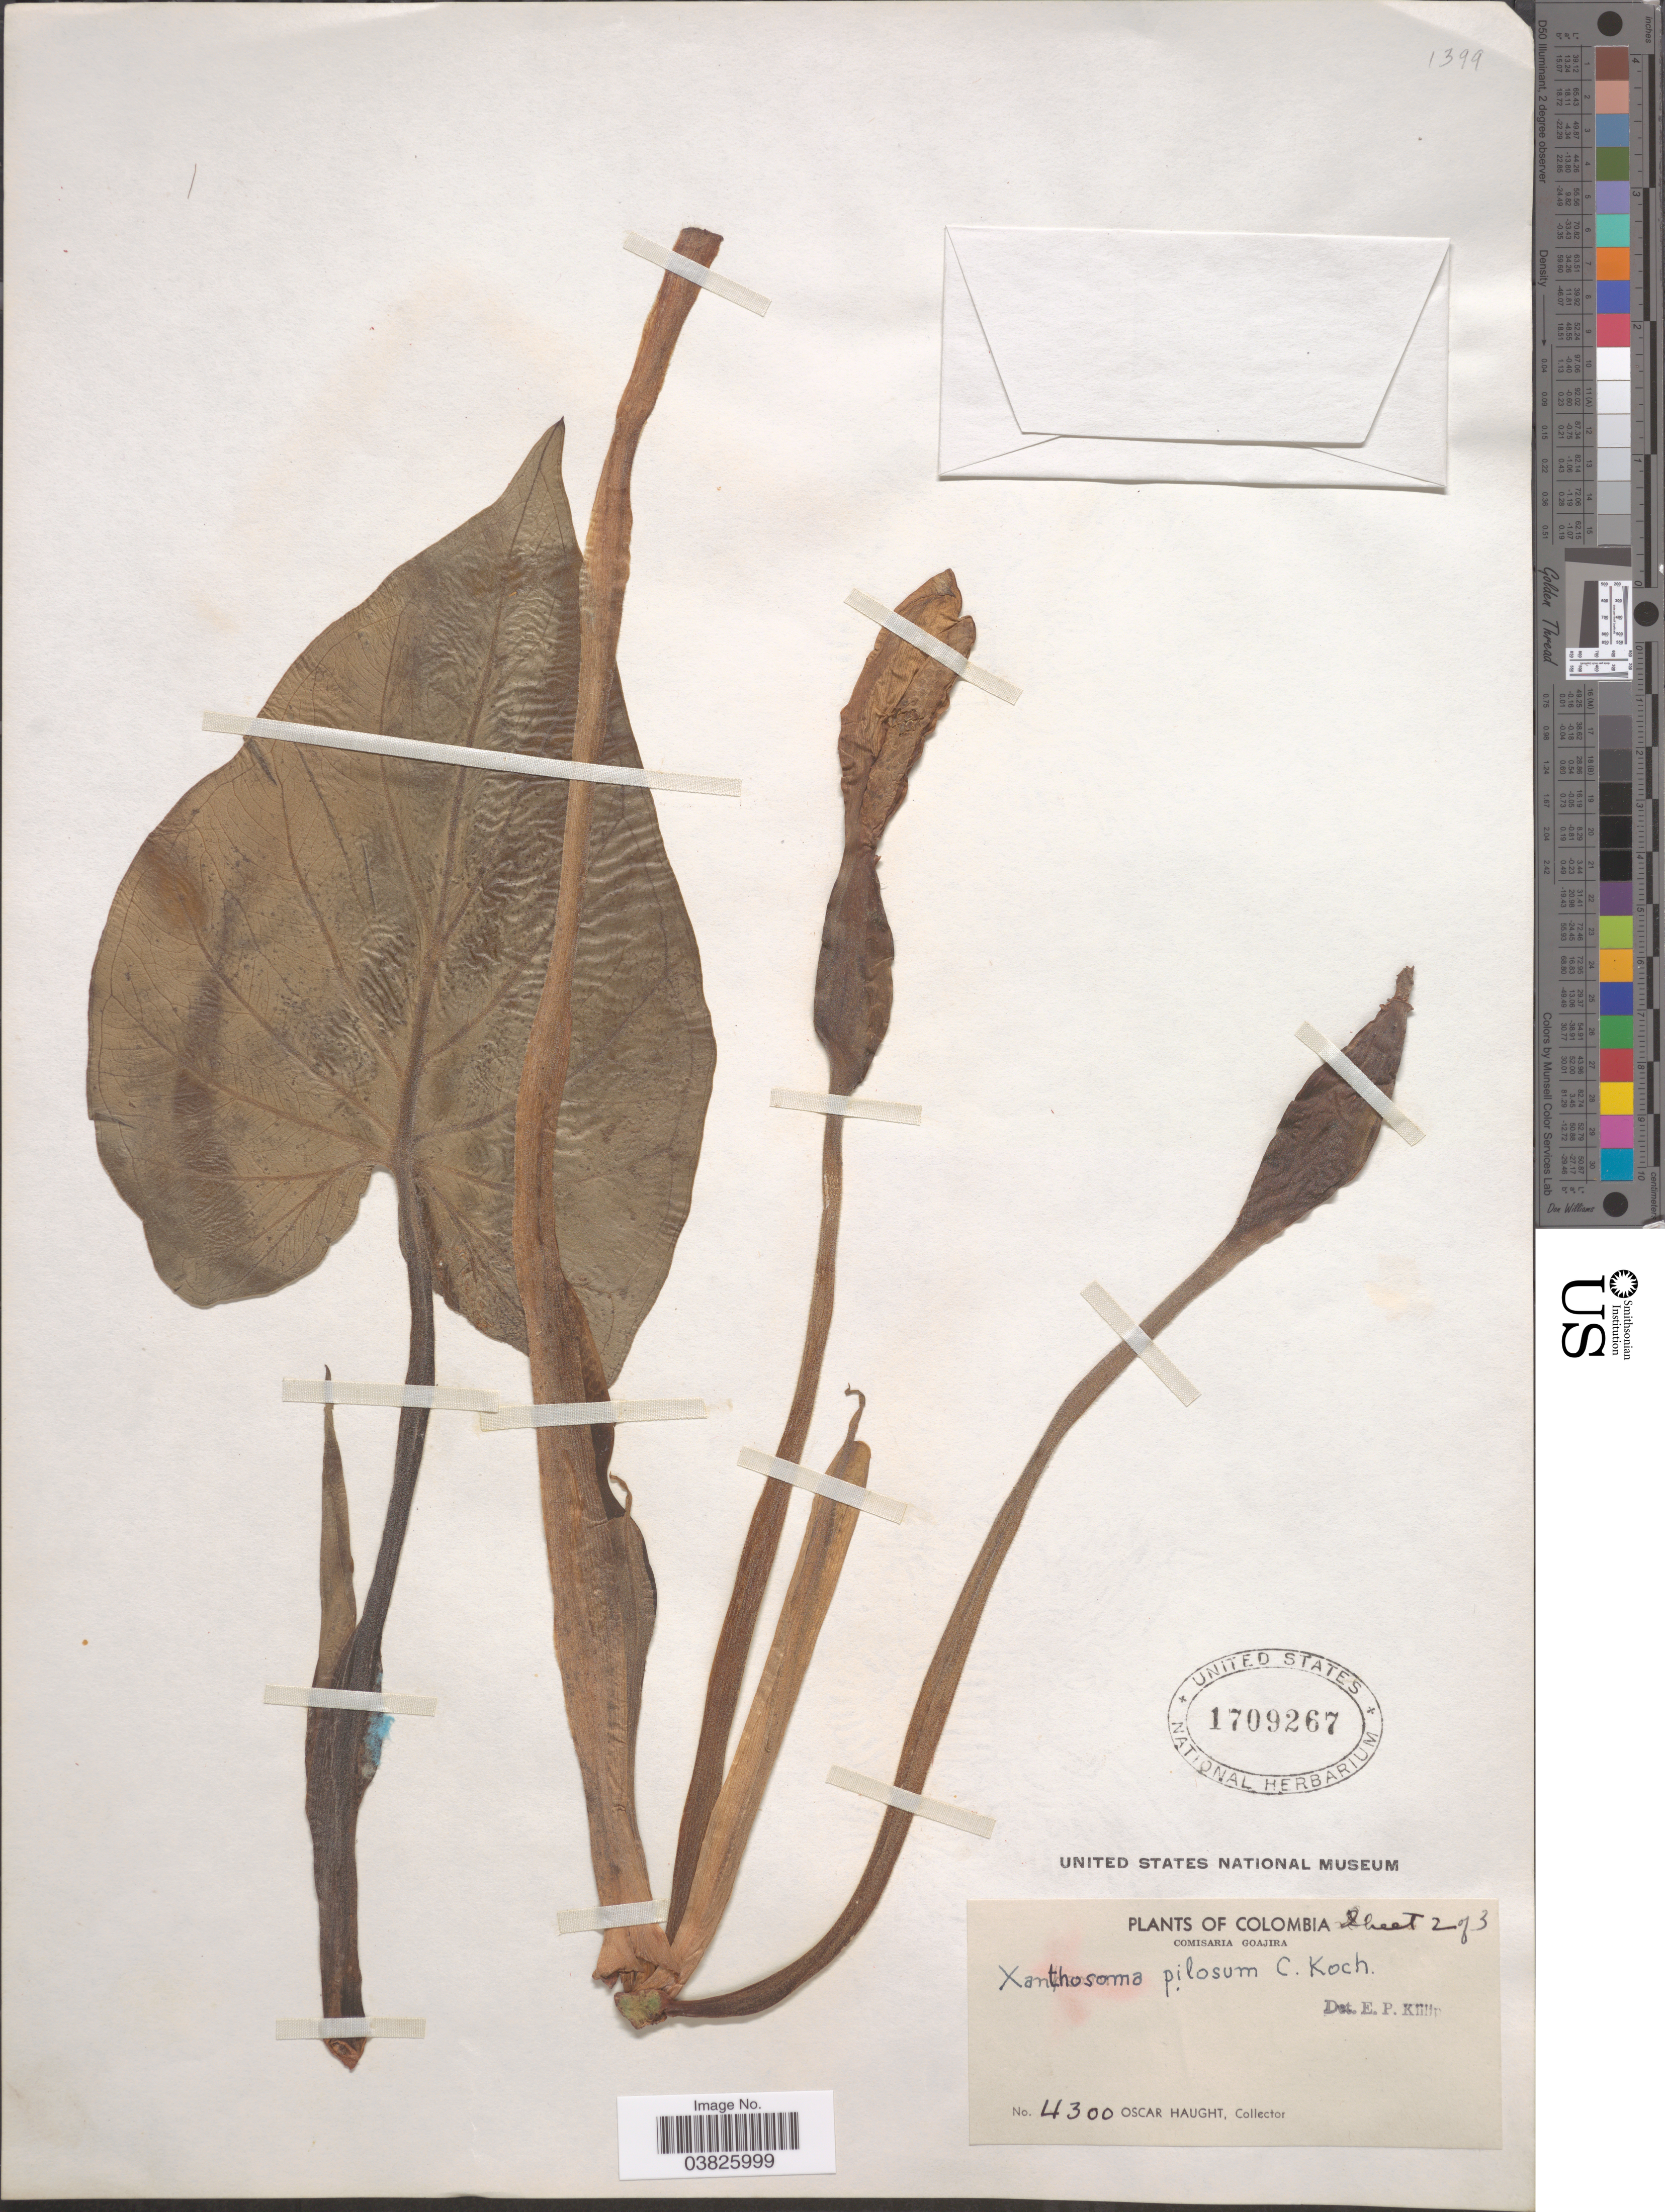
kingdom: Plantae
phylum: Tracheophyta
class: Liliopsida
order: Alismatales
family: Araceae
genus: Xanthosoma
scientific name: Xanthosoma pilosum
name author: K. Koch & Augustin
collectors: O. L. Haught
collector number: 4300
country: Colombia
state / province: La Guajira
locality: Comisaria Goajira.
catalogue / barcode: US 1709267